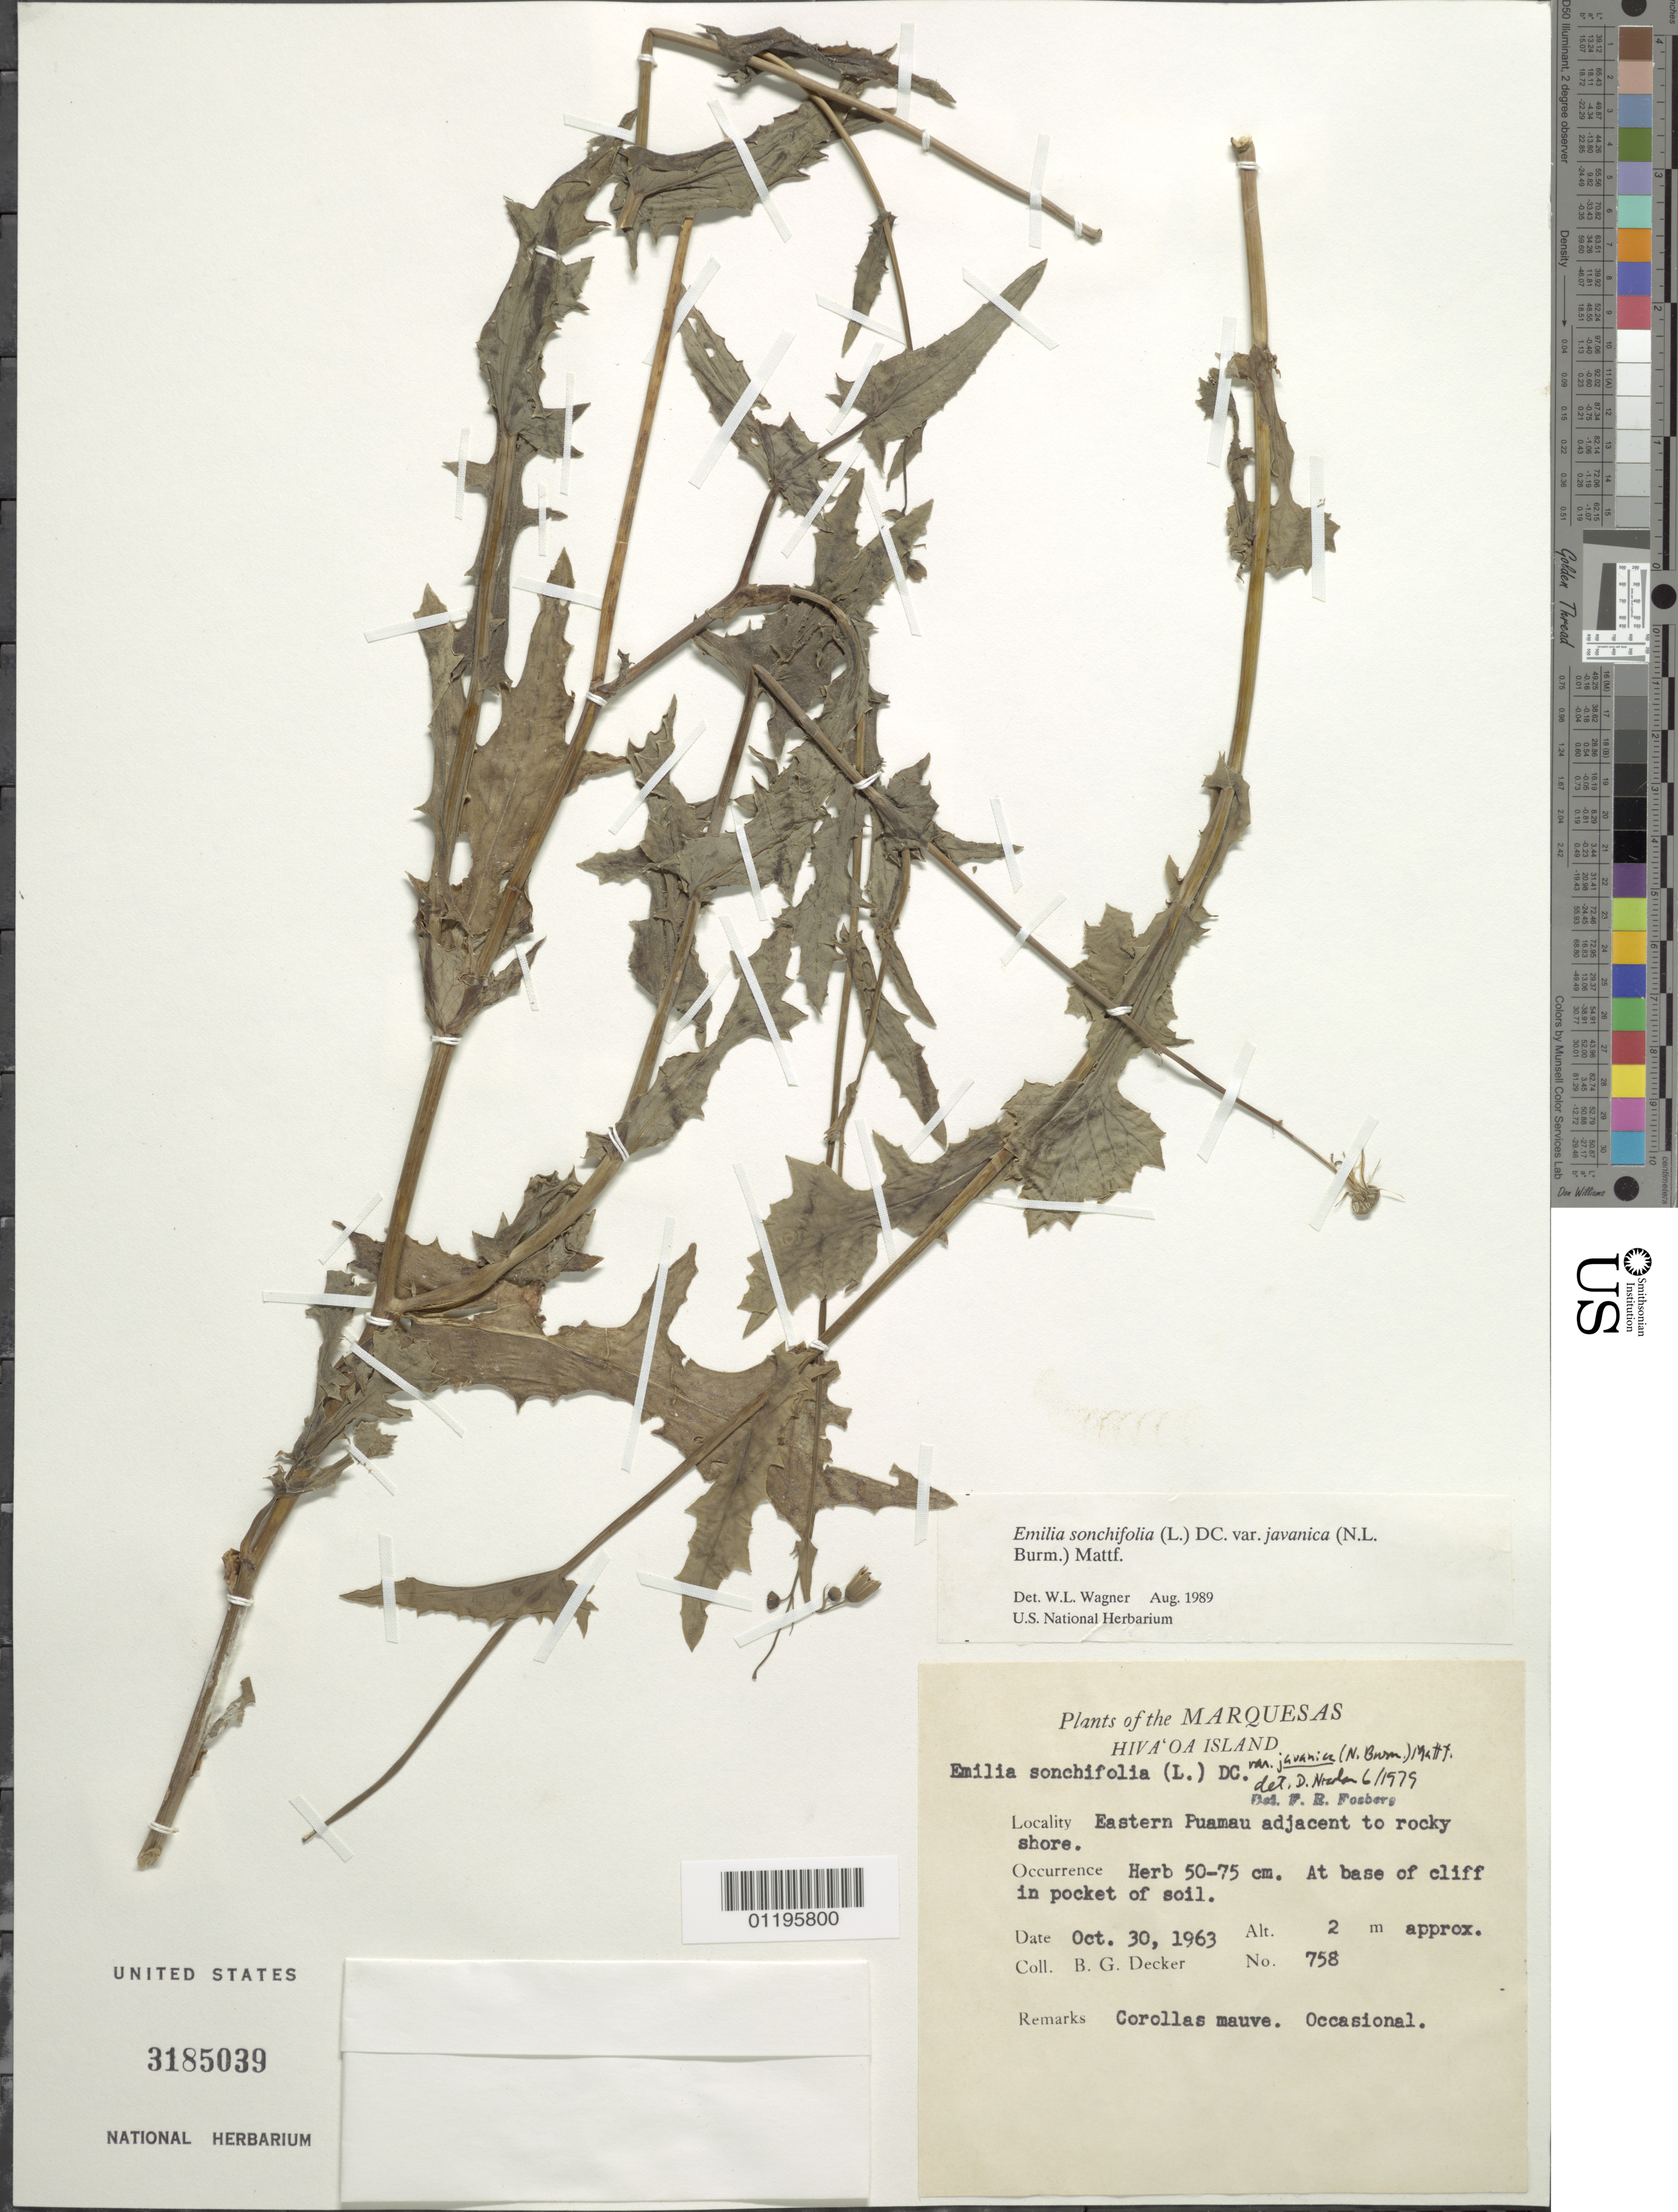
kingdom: Plantae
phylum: Tracheophyta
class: Magnoliopsida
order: Asterales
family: Asteraceae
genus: Emilia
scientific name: Emilia sonchifolia var. javanica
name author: (Burm. f.) Mattf.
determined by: Wagner, W. L., (BOT), Smithsonian Institution - National Museum of Natural History (UNITED STATES)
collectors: B. G. Decker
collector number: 758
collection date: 1963-10-30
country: French Polynesia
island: Hiva Oa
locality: E Puamau adjacent to rocky shore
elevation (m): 1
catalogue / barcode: US 3185039